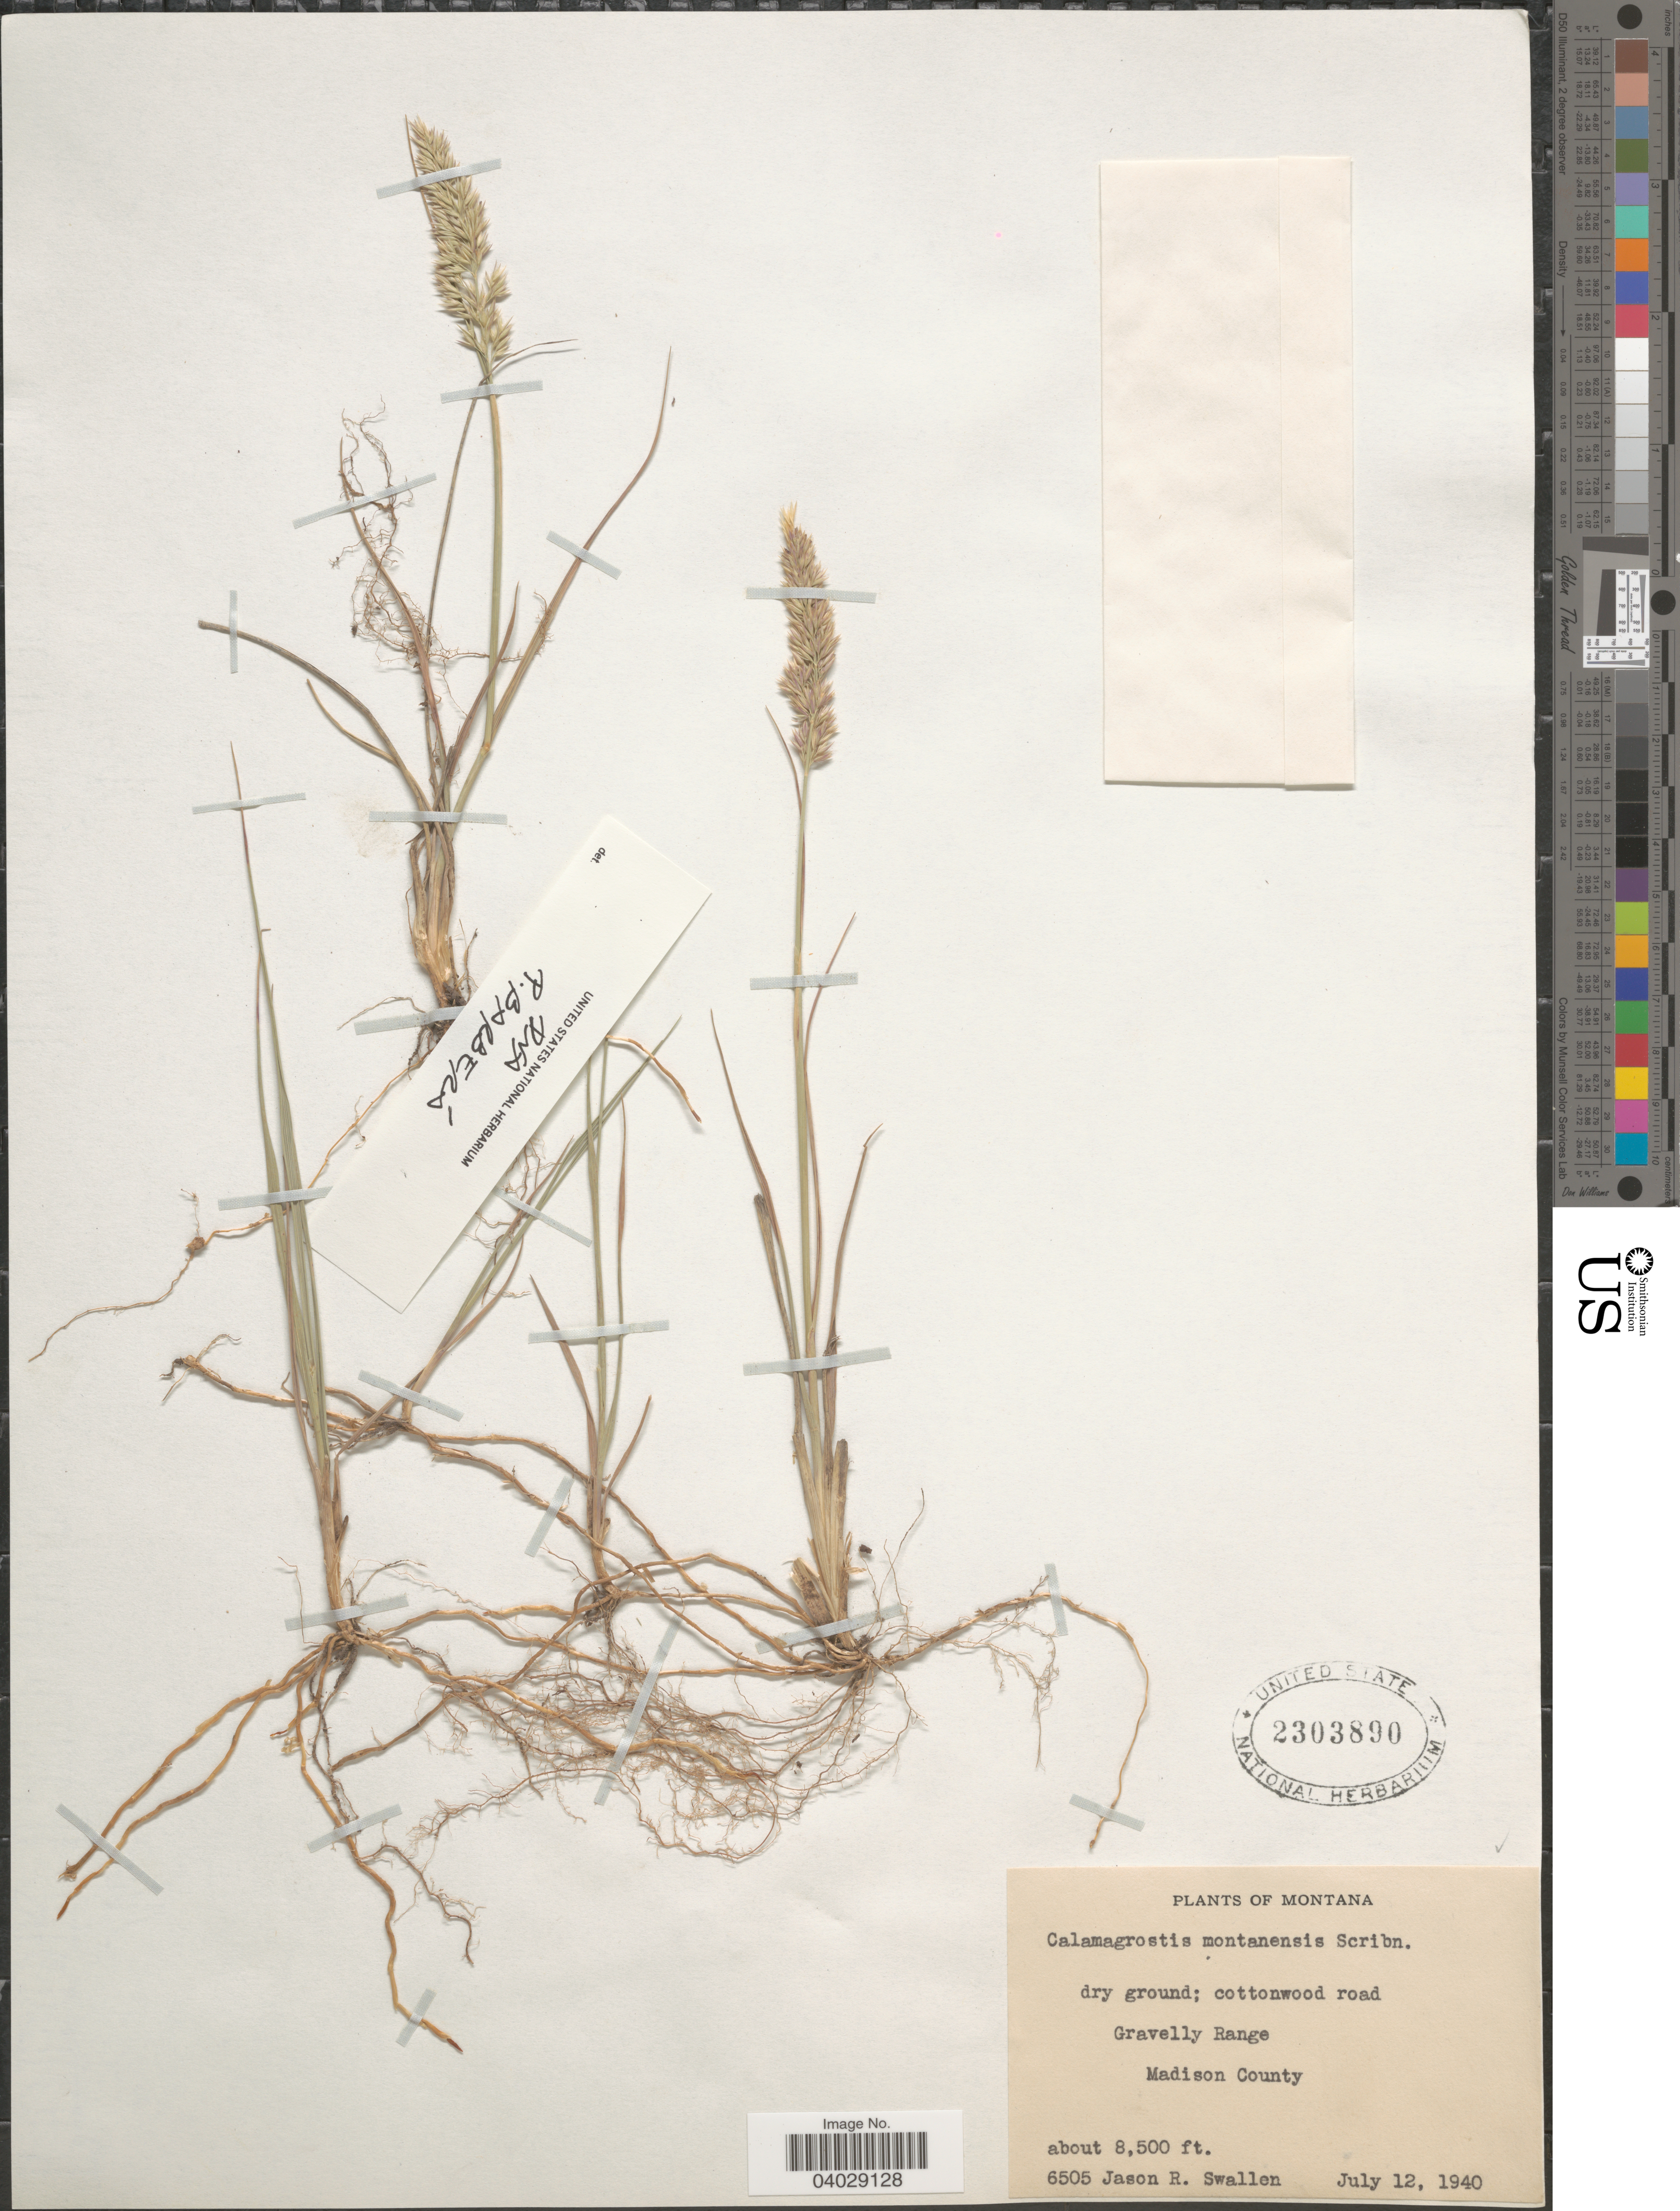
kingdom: Plantae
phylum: Tracheophyta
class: Liliopsida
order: Poales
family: Poaceae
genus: Calamagrostis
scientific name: Calamagrostis montanensis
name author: Scribn. ex Vasey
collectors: J. R. Swallen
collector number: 6505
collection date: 1940-07-12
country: United States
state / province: Montana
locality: Gravelly Range. Madison County.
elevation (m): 2591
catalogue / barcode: US 2303890